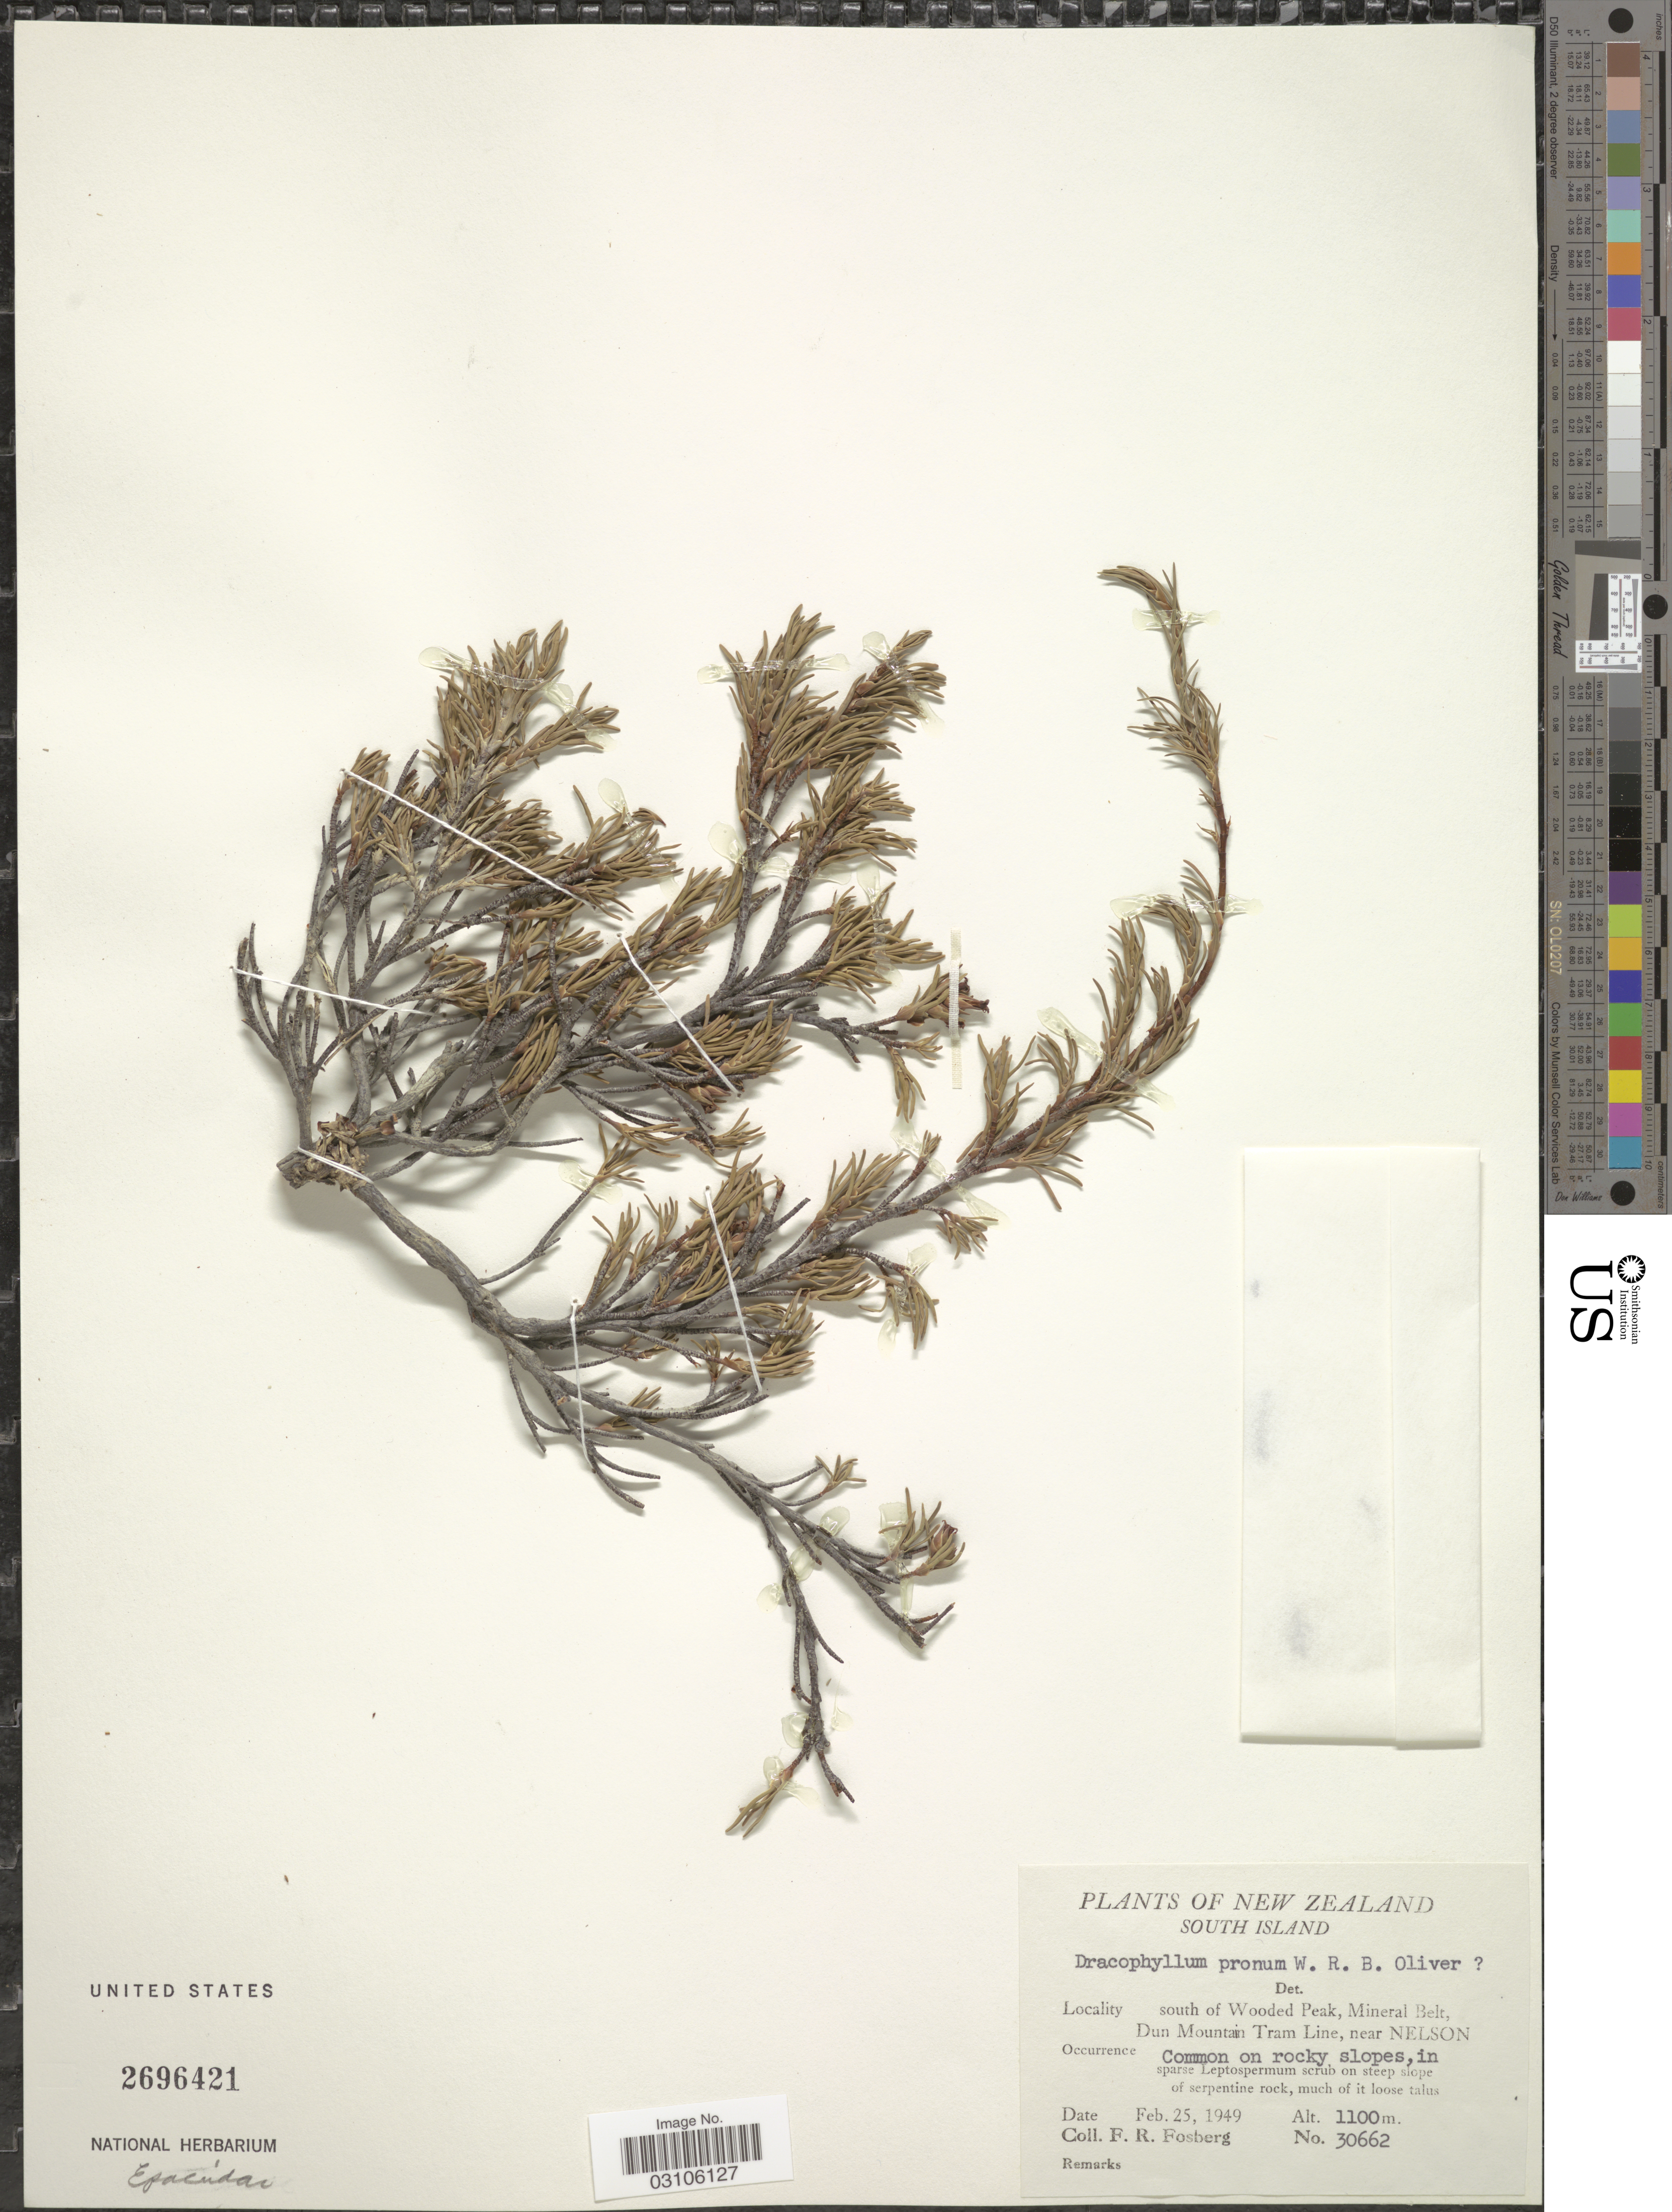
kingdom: Plantae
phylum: Tracheophyta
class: Magnoliopsida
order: Ericales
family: Ericaceae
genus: Dracophyllum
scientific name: Dracophyllum pronum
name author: W.R.B. Oliv.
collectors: F. R. Fosberg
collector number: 30662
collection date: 1949-02-25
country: New Zealand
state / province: Nelson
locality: South Island. South of Wooded Peak, Mineral Belt, Dun Mountain Tram Line, near Nelson.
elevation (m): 1100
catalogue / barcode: US 2696421